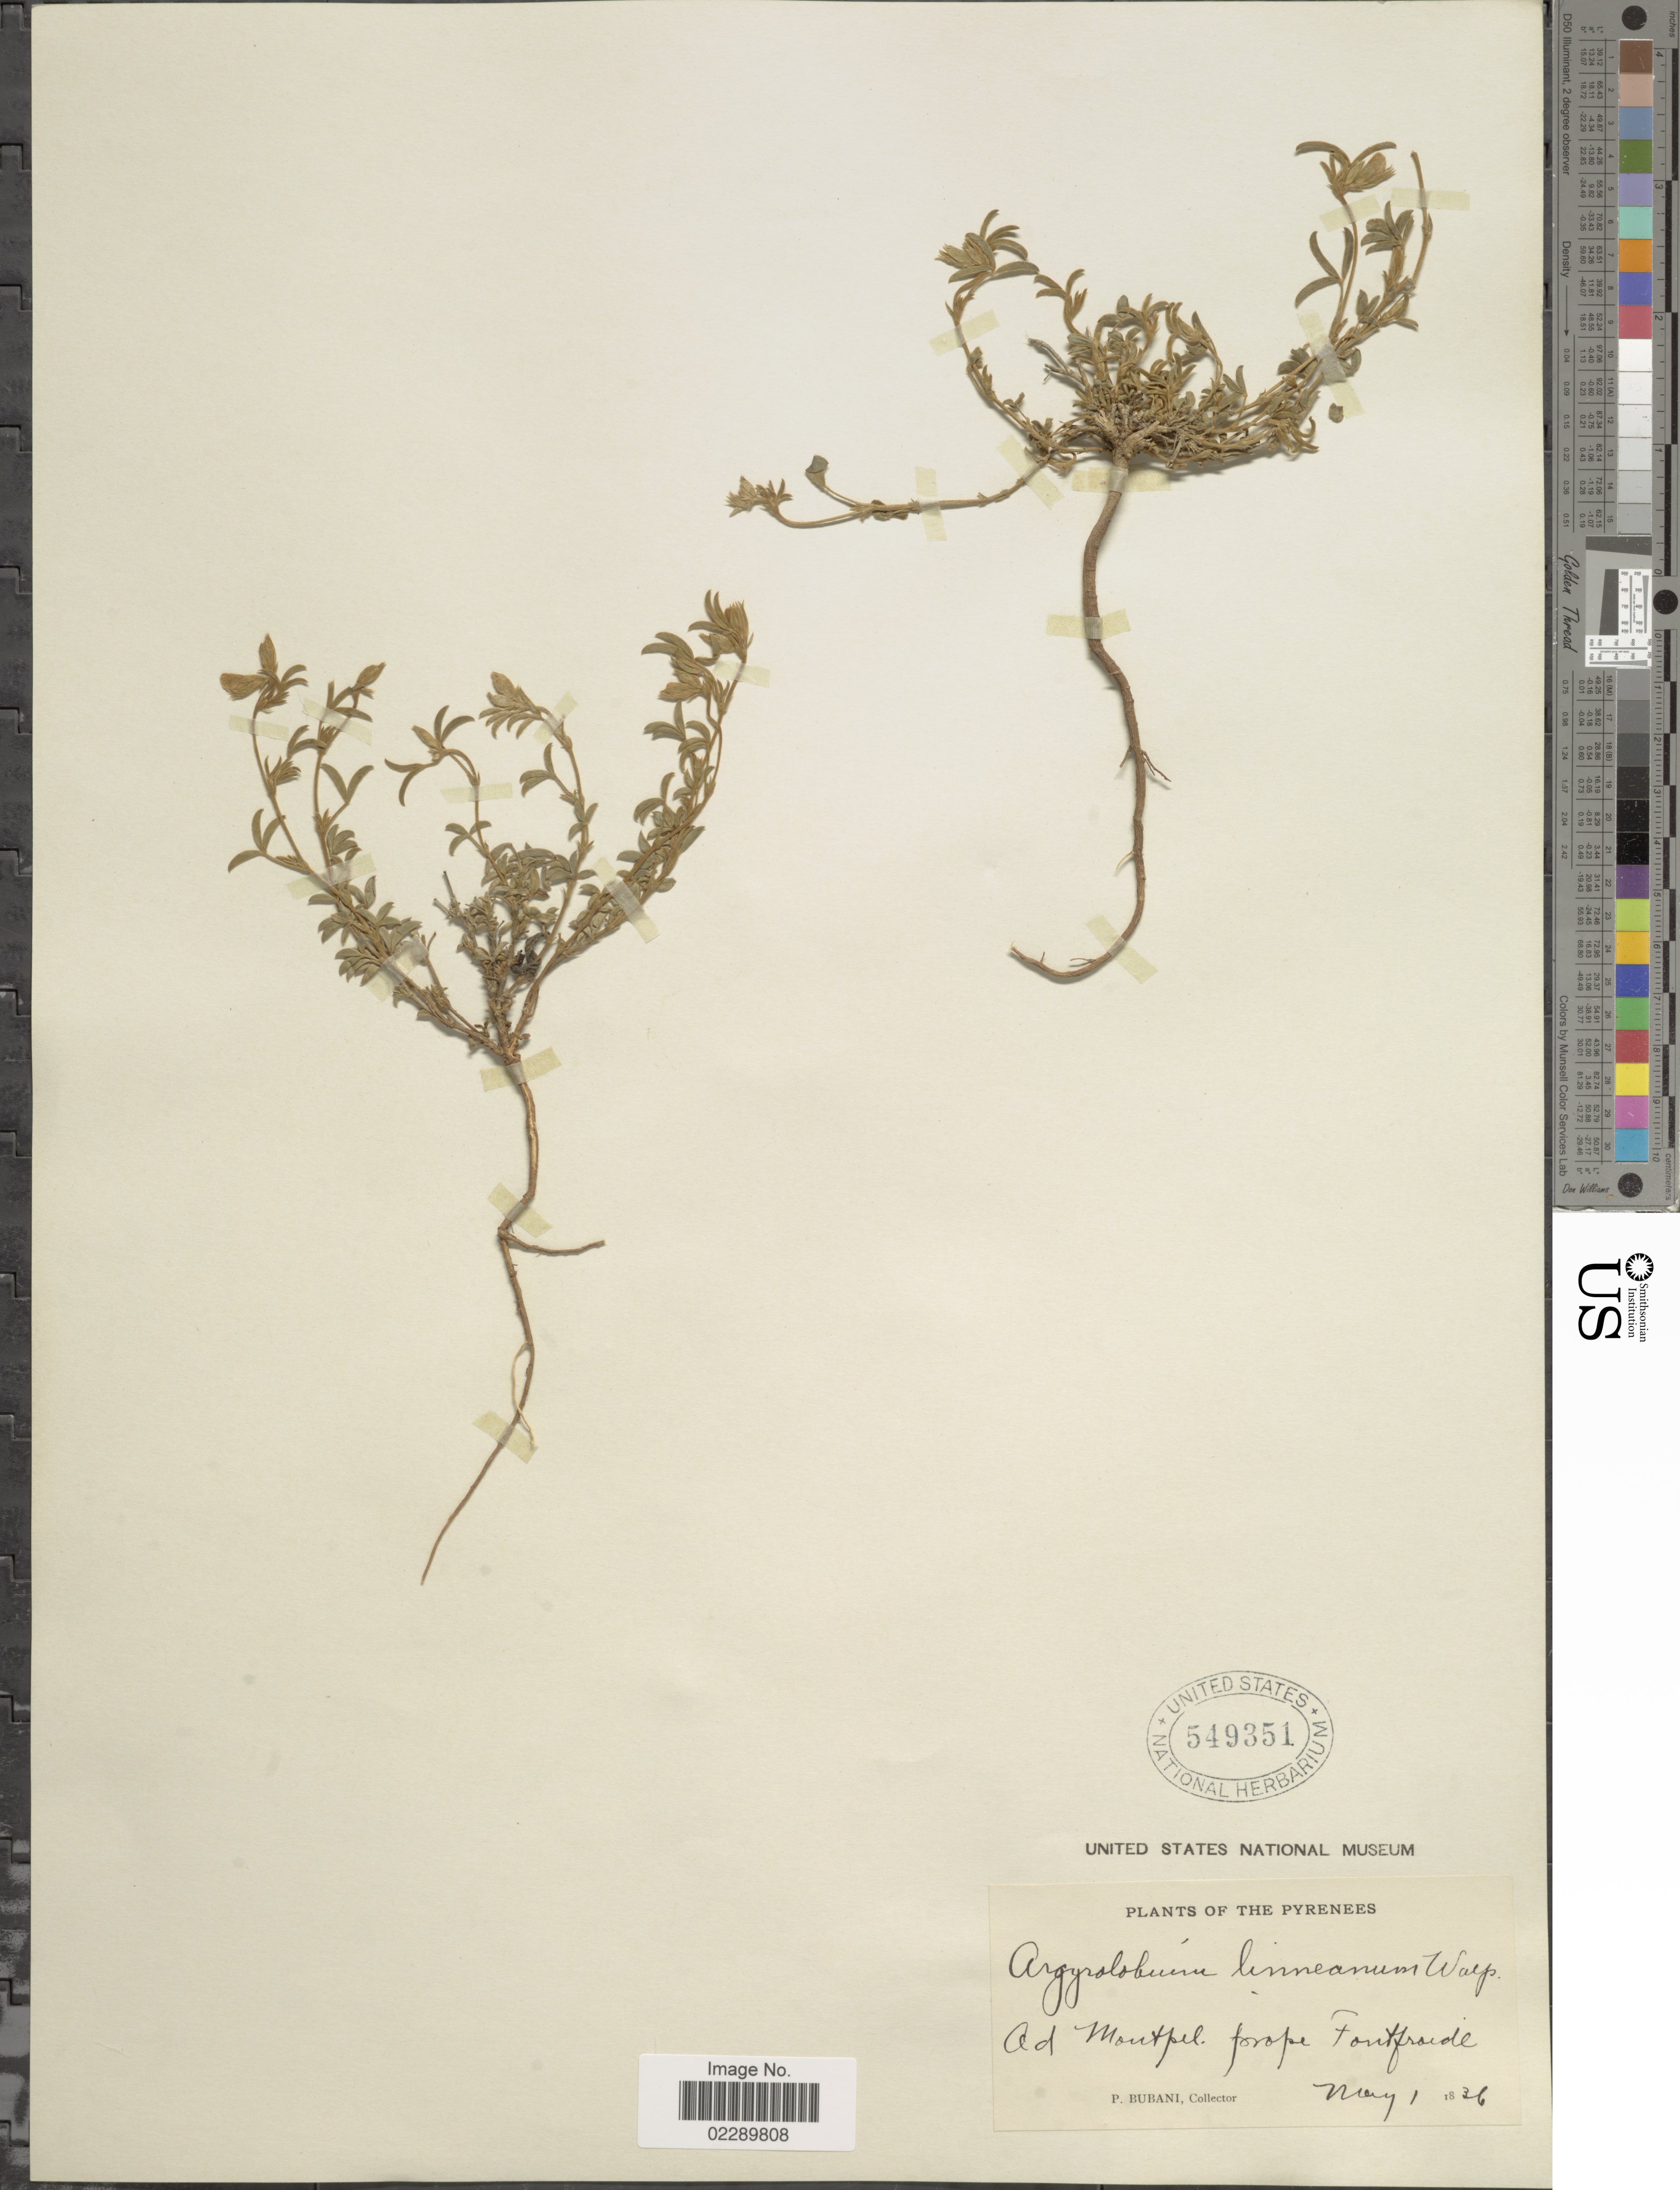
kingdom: Plantae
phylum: Tracheophyta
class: Magnoliopsida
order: Fabales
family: Fabaceae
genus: Argyrolobium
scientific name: Argyrolobium linnaeanum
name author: Walp.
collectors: P. Bubani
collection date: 1836-05-01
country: France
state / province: Occitanie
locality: Pyrenees. Ad Montpel. prope Fontfroide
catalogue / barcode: US 549351